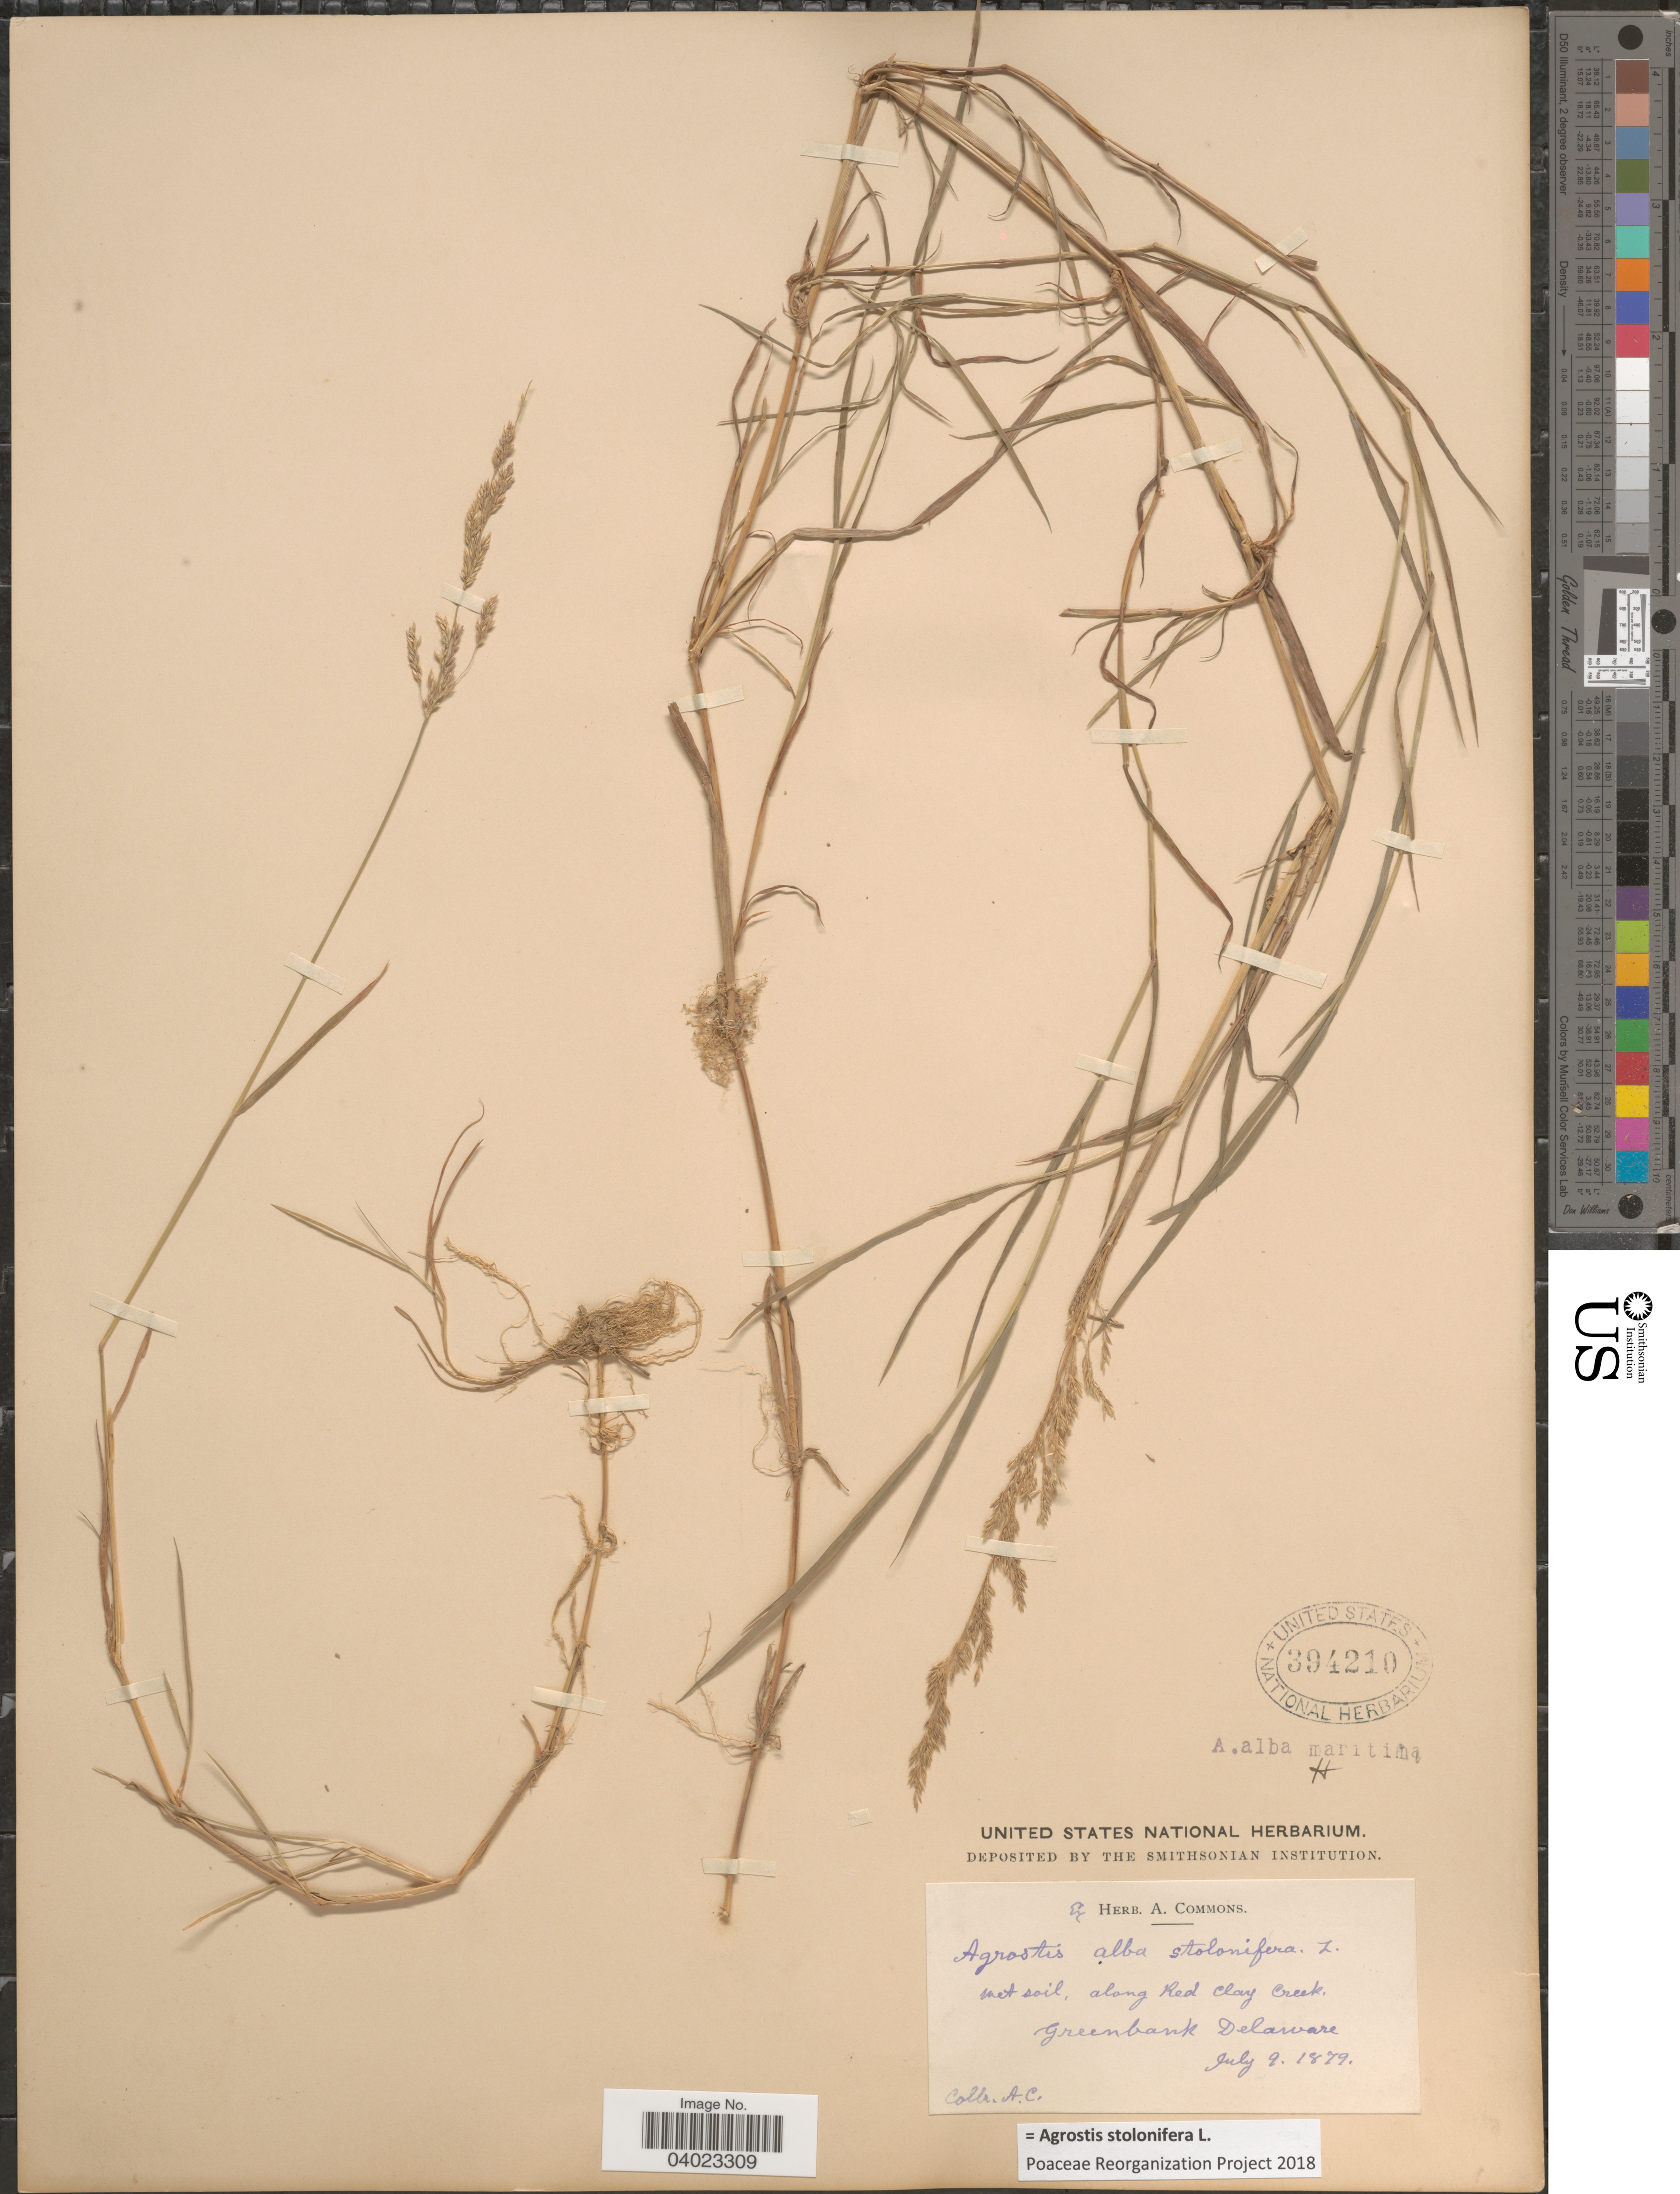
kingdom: Plantae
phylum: Tracheophyta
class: Liliopsida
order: Poales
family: Poaceae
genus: Agrostis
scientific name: Agrostis stolonifera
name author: L.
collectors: A. Commons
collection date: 1879-07-09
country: United States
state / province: Delaware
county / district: New Castle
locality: Along Red Clay Creek. Greenbank.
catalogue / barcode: US 394210